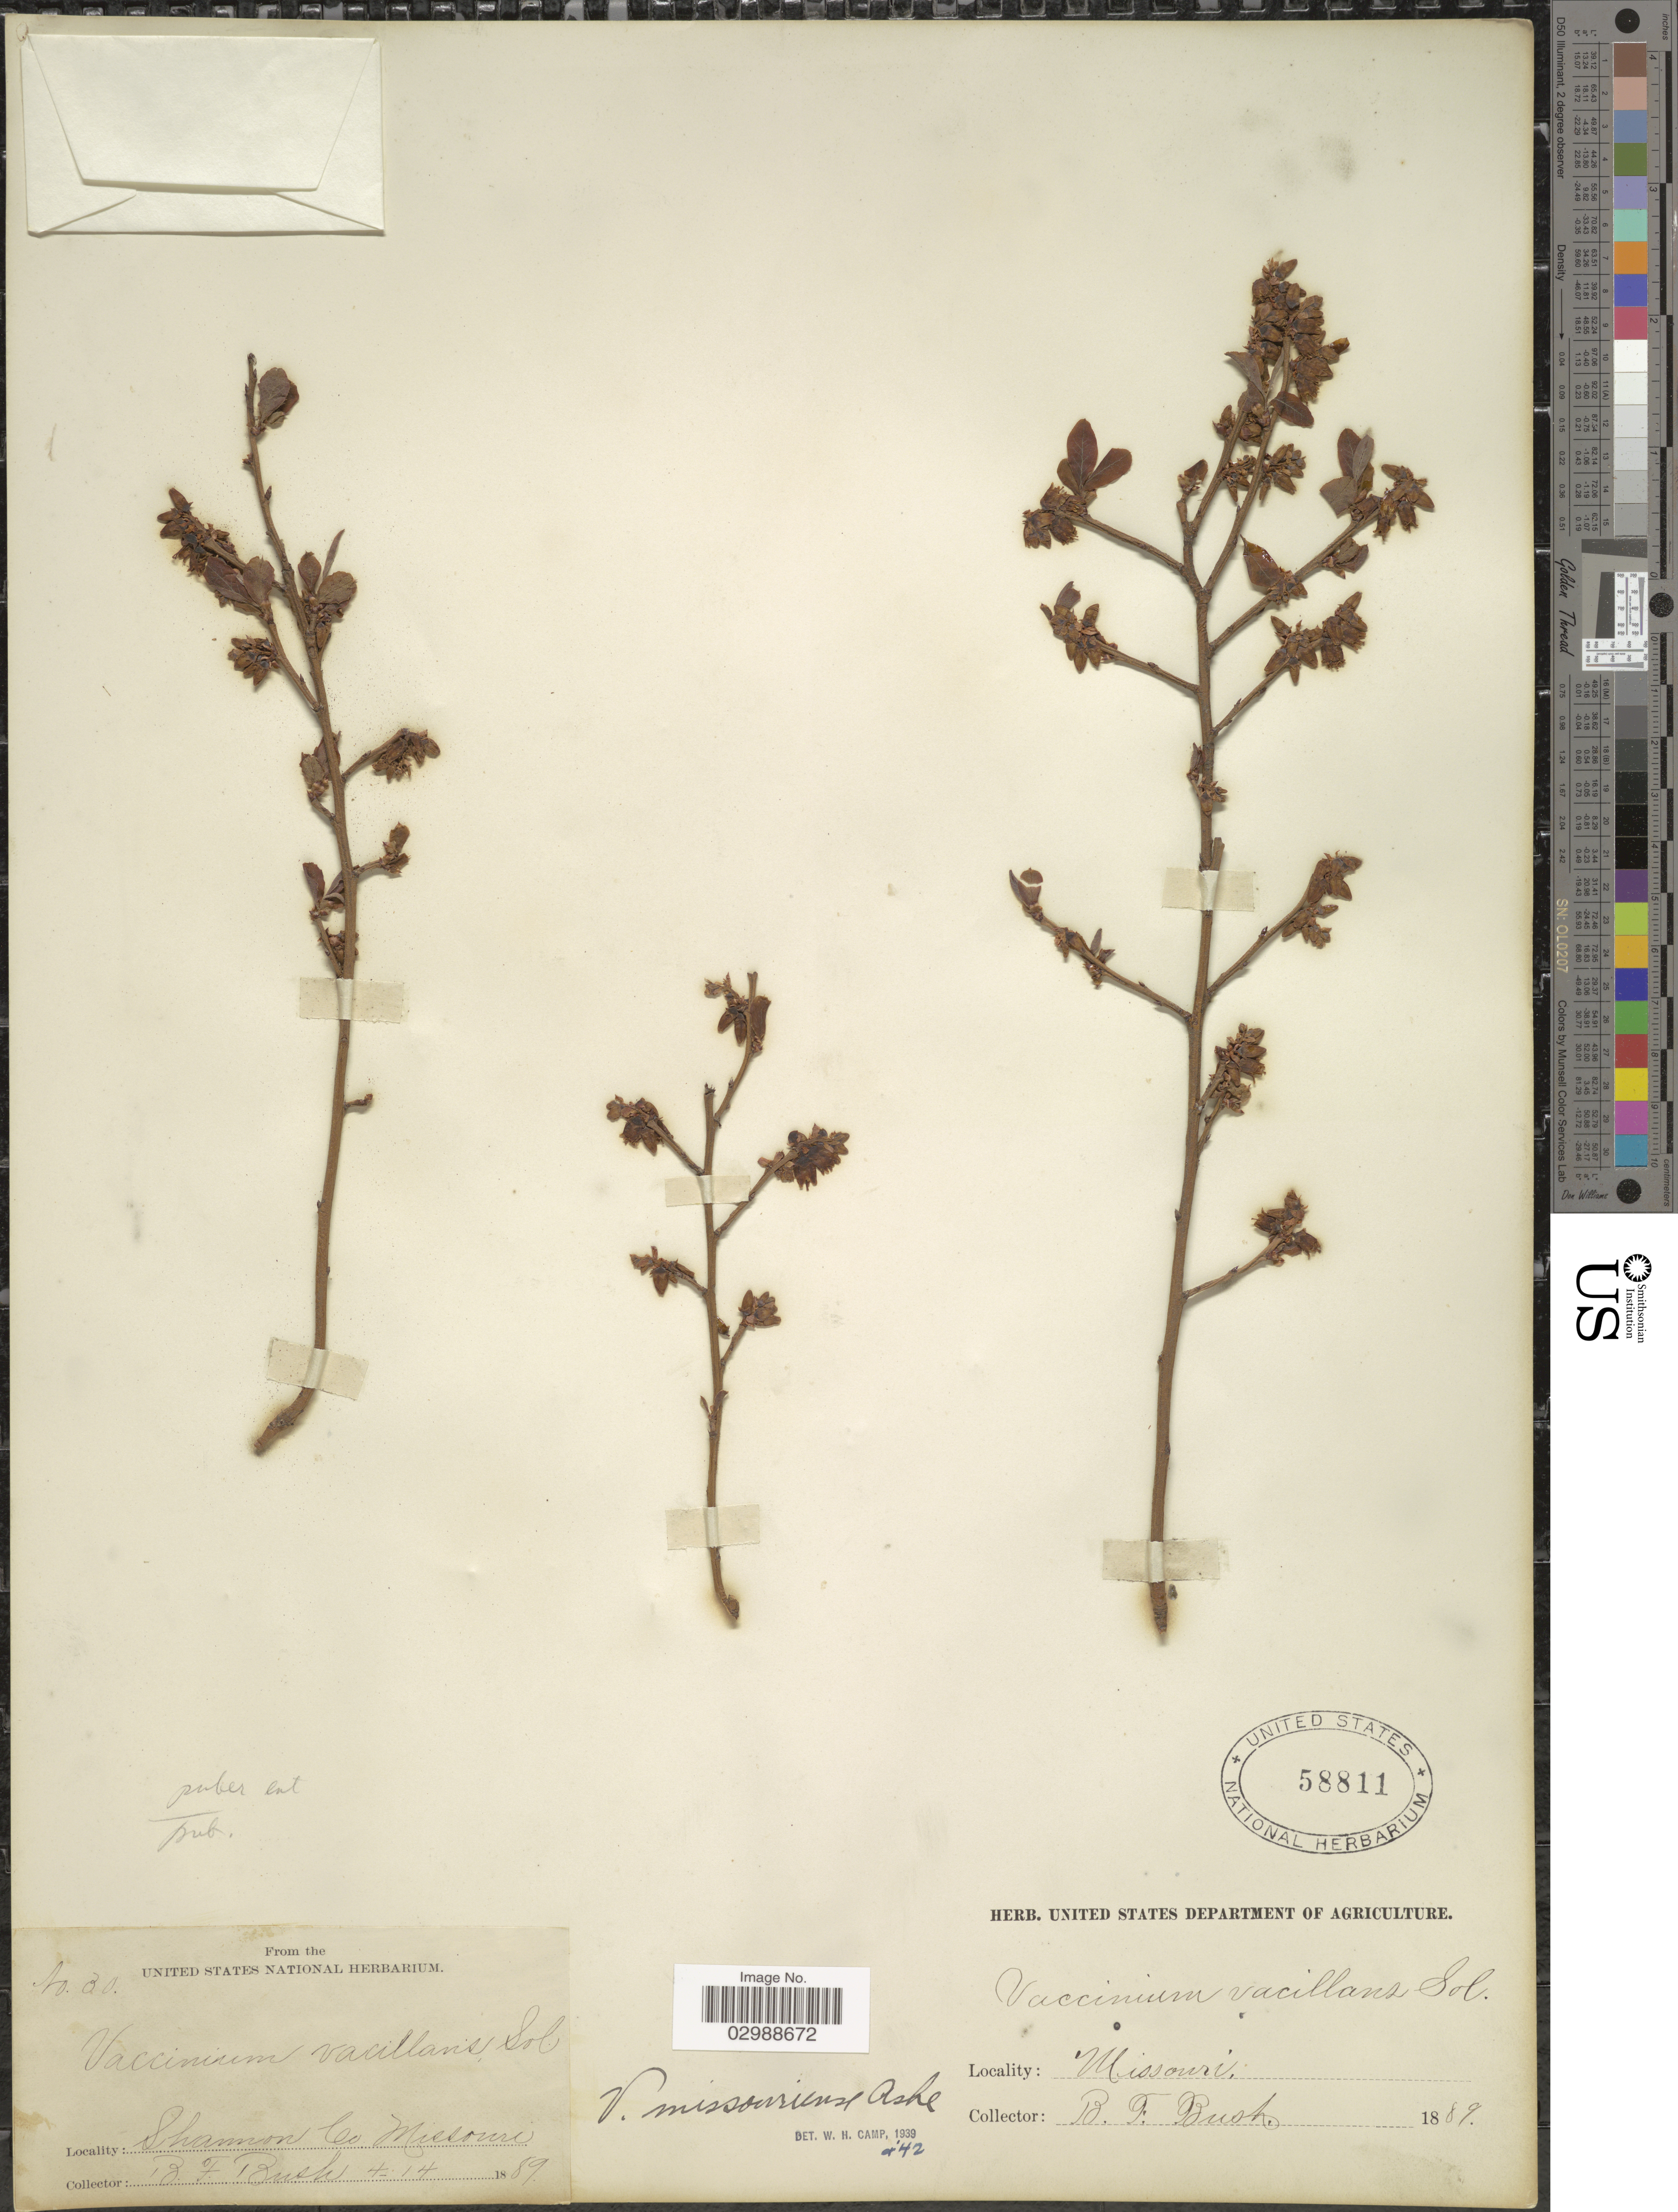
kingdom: Plantae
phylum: Tracheophyta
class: Magnoliopsida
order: Ericales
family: Ericaceae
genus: Vaccinium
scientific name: Vaccinium missouriense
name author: (Ashe) Ashe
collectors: B. F. Bush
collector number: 30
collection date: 1889-04-14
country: United States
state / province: Missouri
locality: Shannon Co.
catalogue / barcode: US 58811